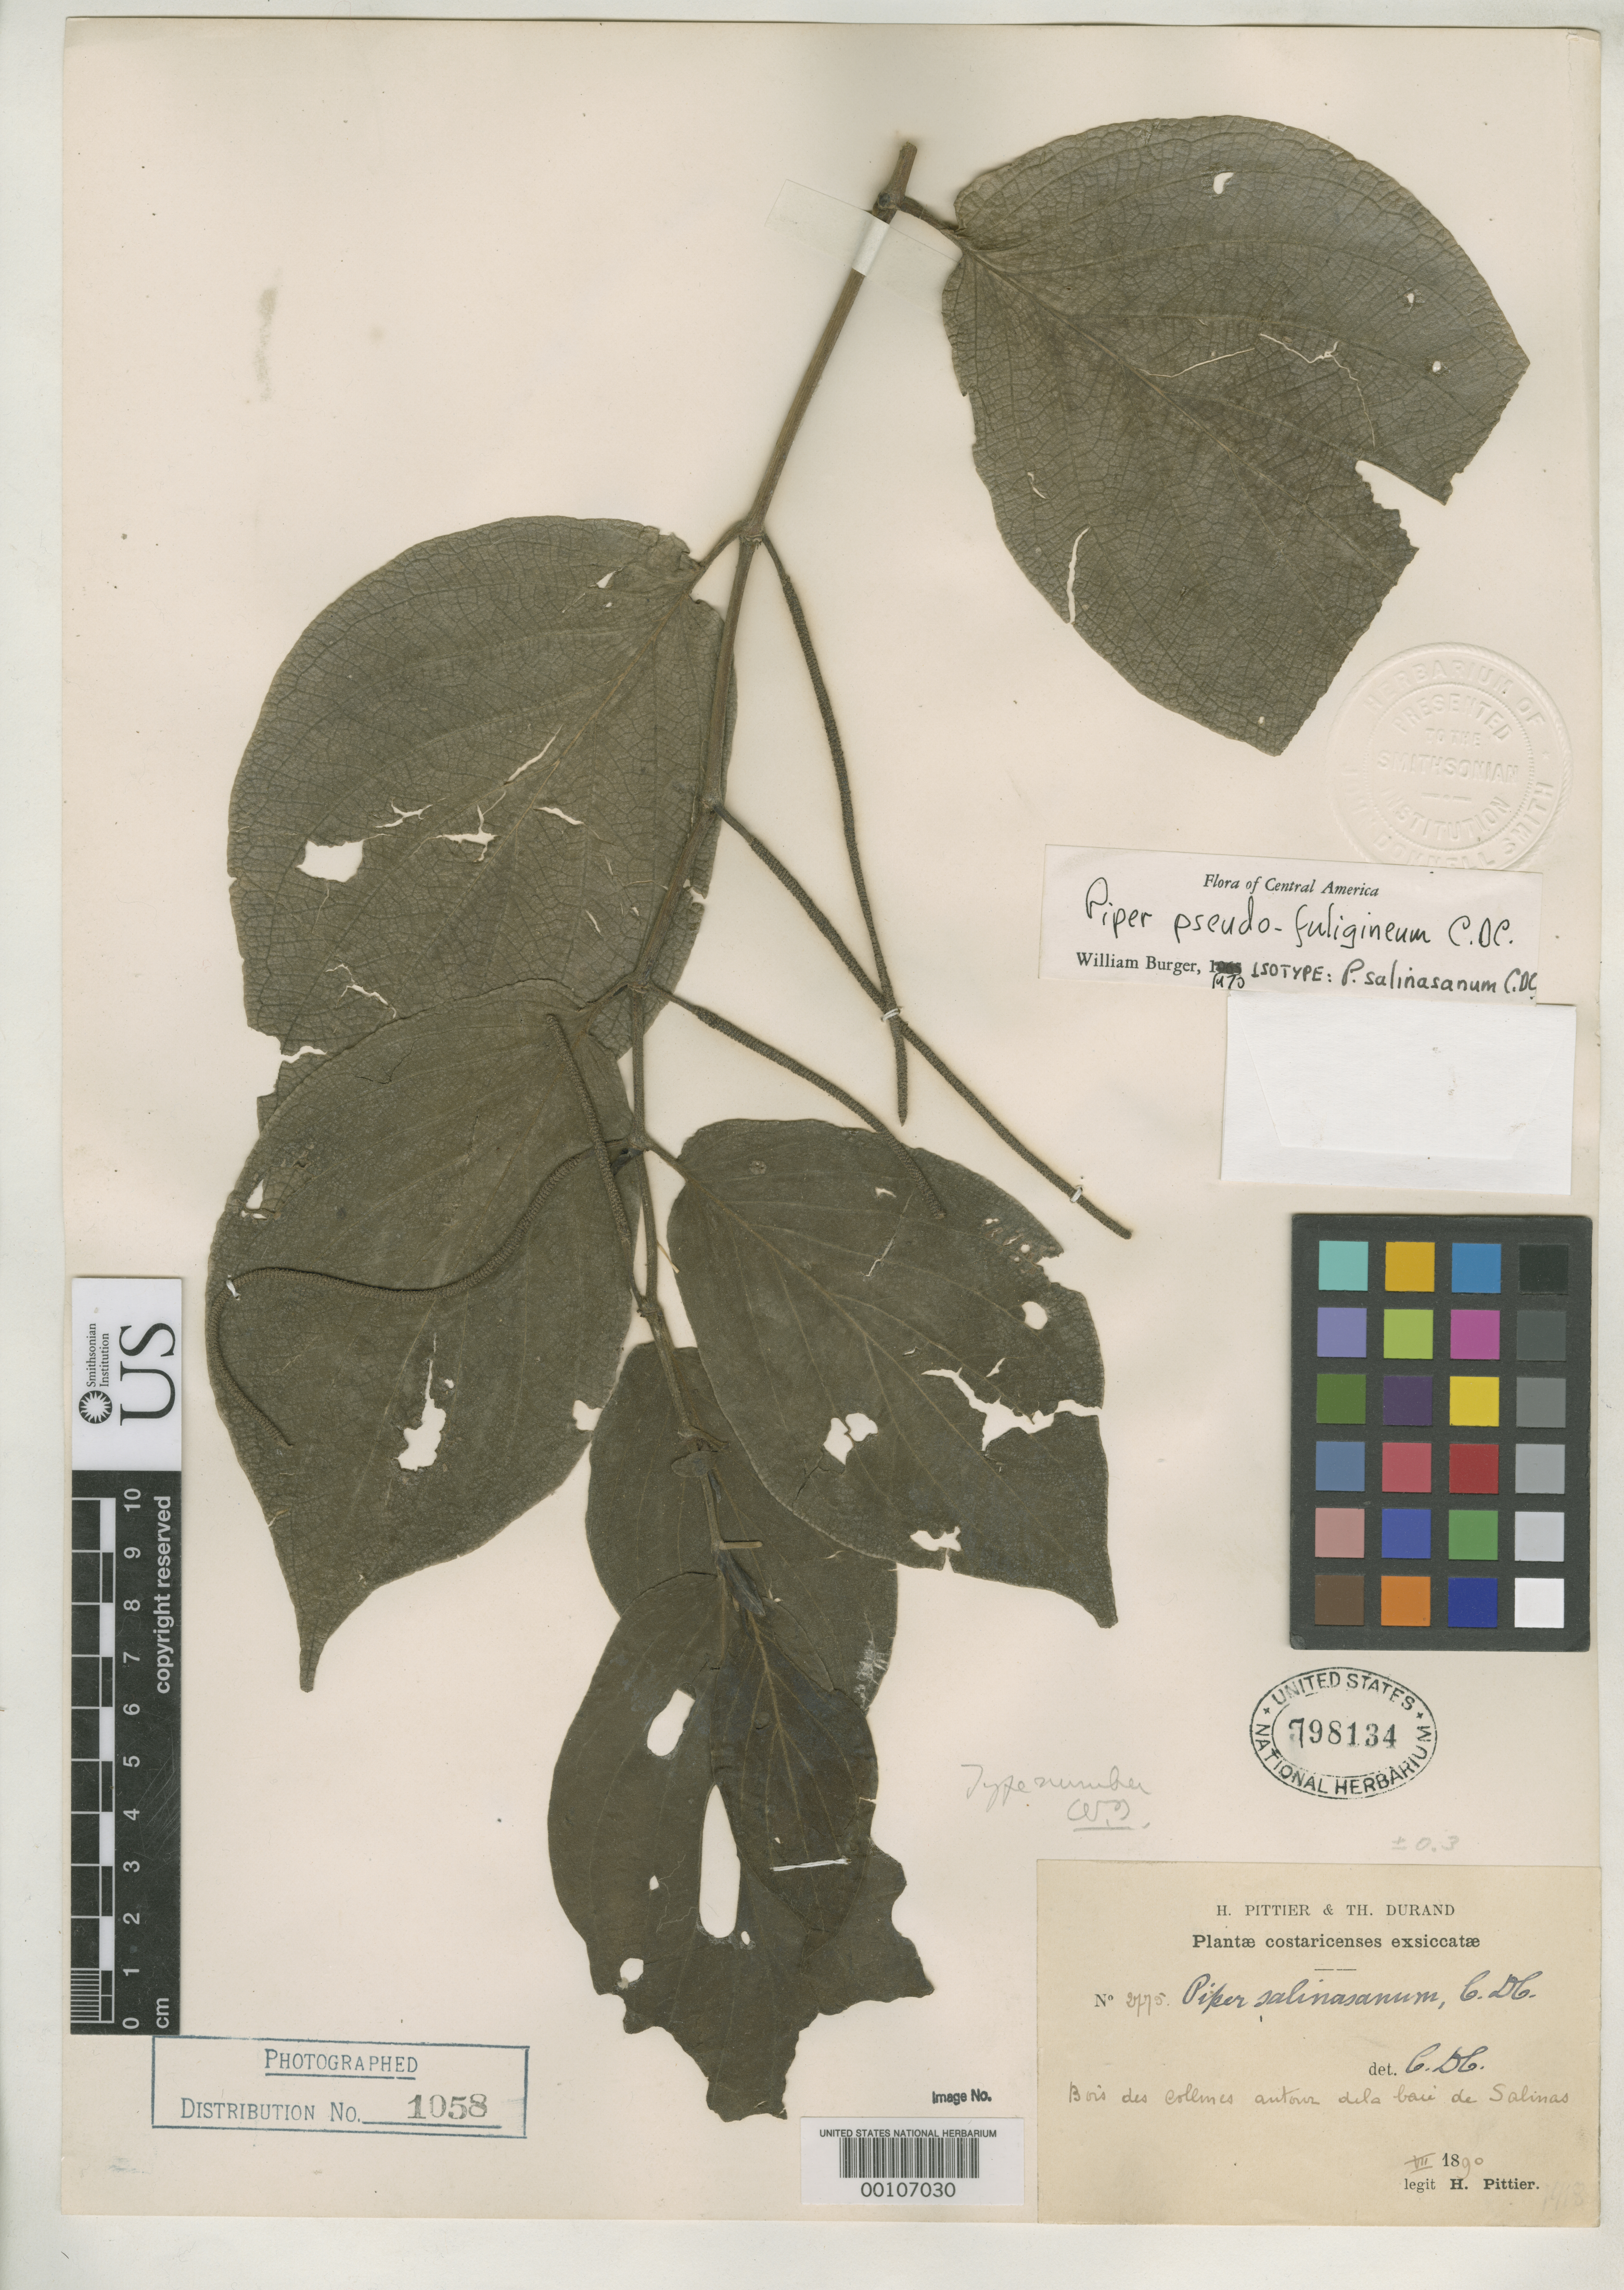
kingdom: Plantae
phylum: Tracheophyta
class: Magnoliopsida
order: Piperales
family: Piperaceae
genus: Piper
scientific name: Piper salinasanum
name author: C. DC.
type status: Isotype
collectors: H. F. Pittier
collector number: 2775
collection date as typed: Jul 1890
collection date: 1890-07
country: Costa Rica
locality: Salinas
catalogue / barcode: US 798134